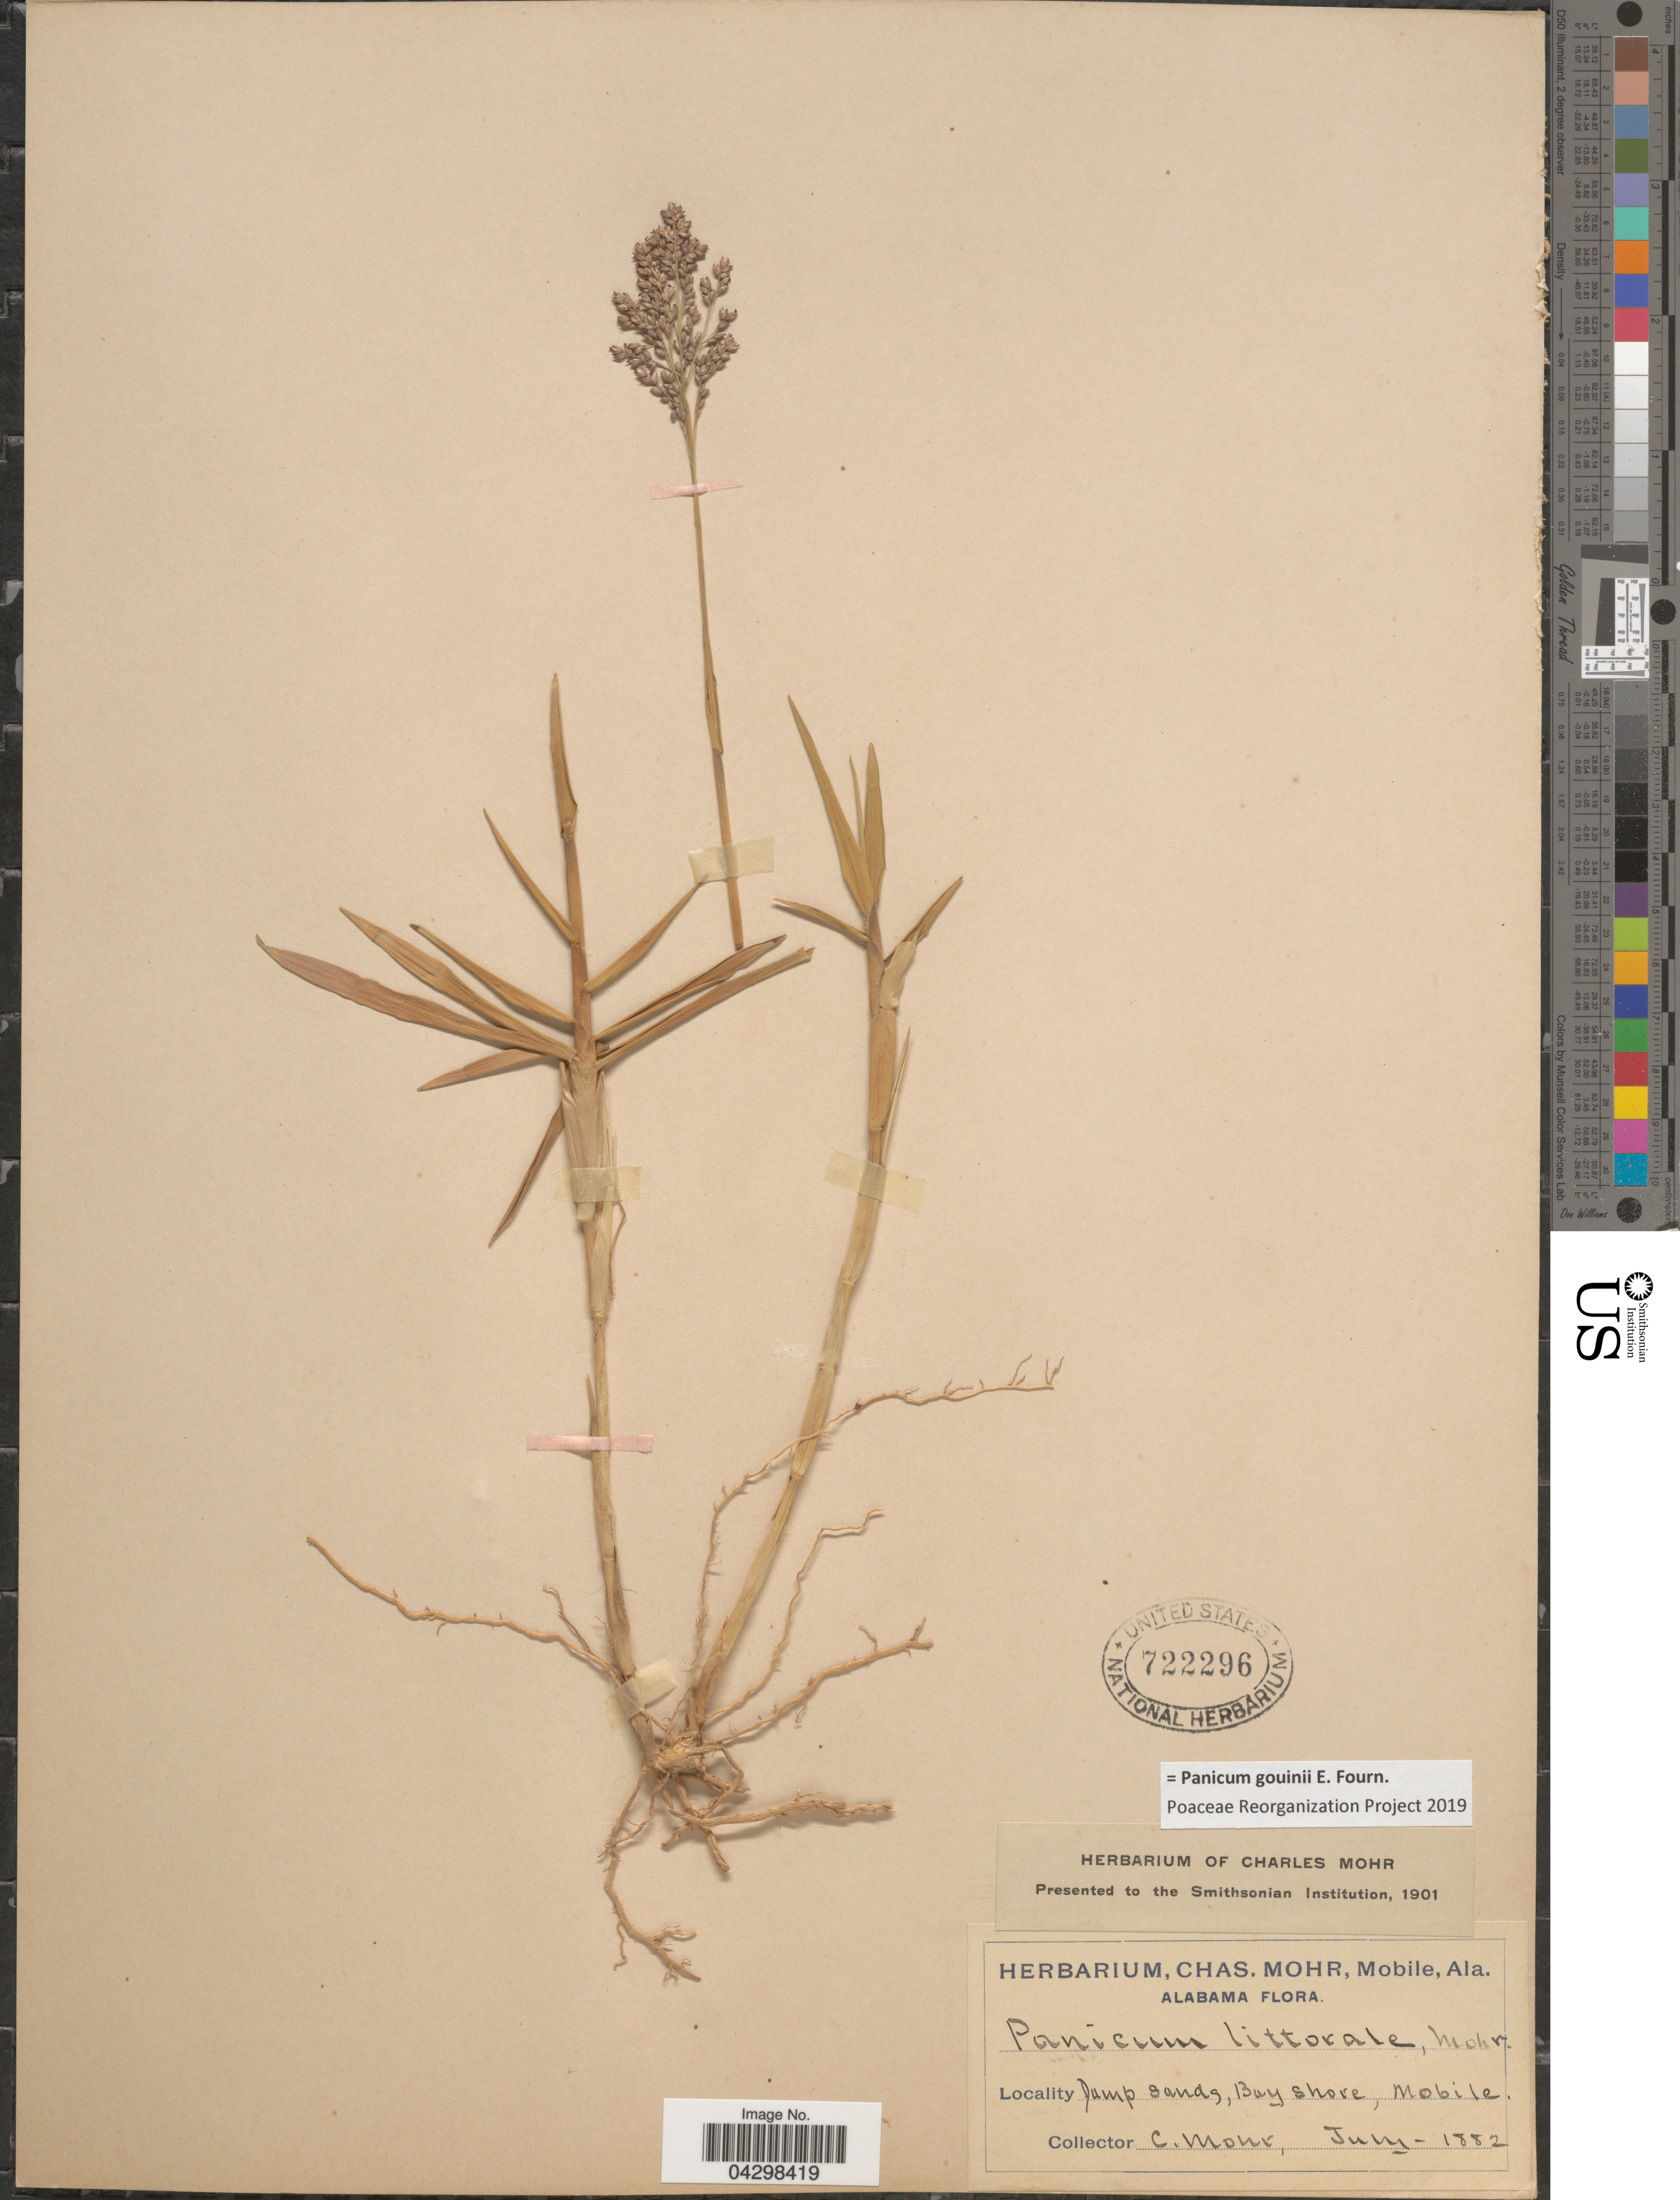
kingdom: Plantae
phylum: Tracheophyta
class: Liliopsida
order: Poales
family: Poaceae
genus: Panicum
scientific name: Panicum gouinii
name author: E. Fourn.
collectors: Mohr, C. T. (herbarium)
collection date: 1882-06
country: United States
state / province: Alabama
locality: Damp sandy, Bay shore, Mobile.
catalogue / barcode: US 722296